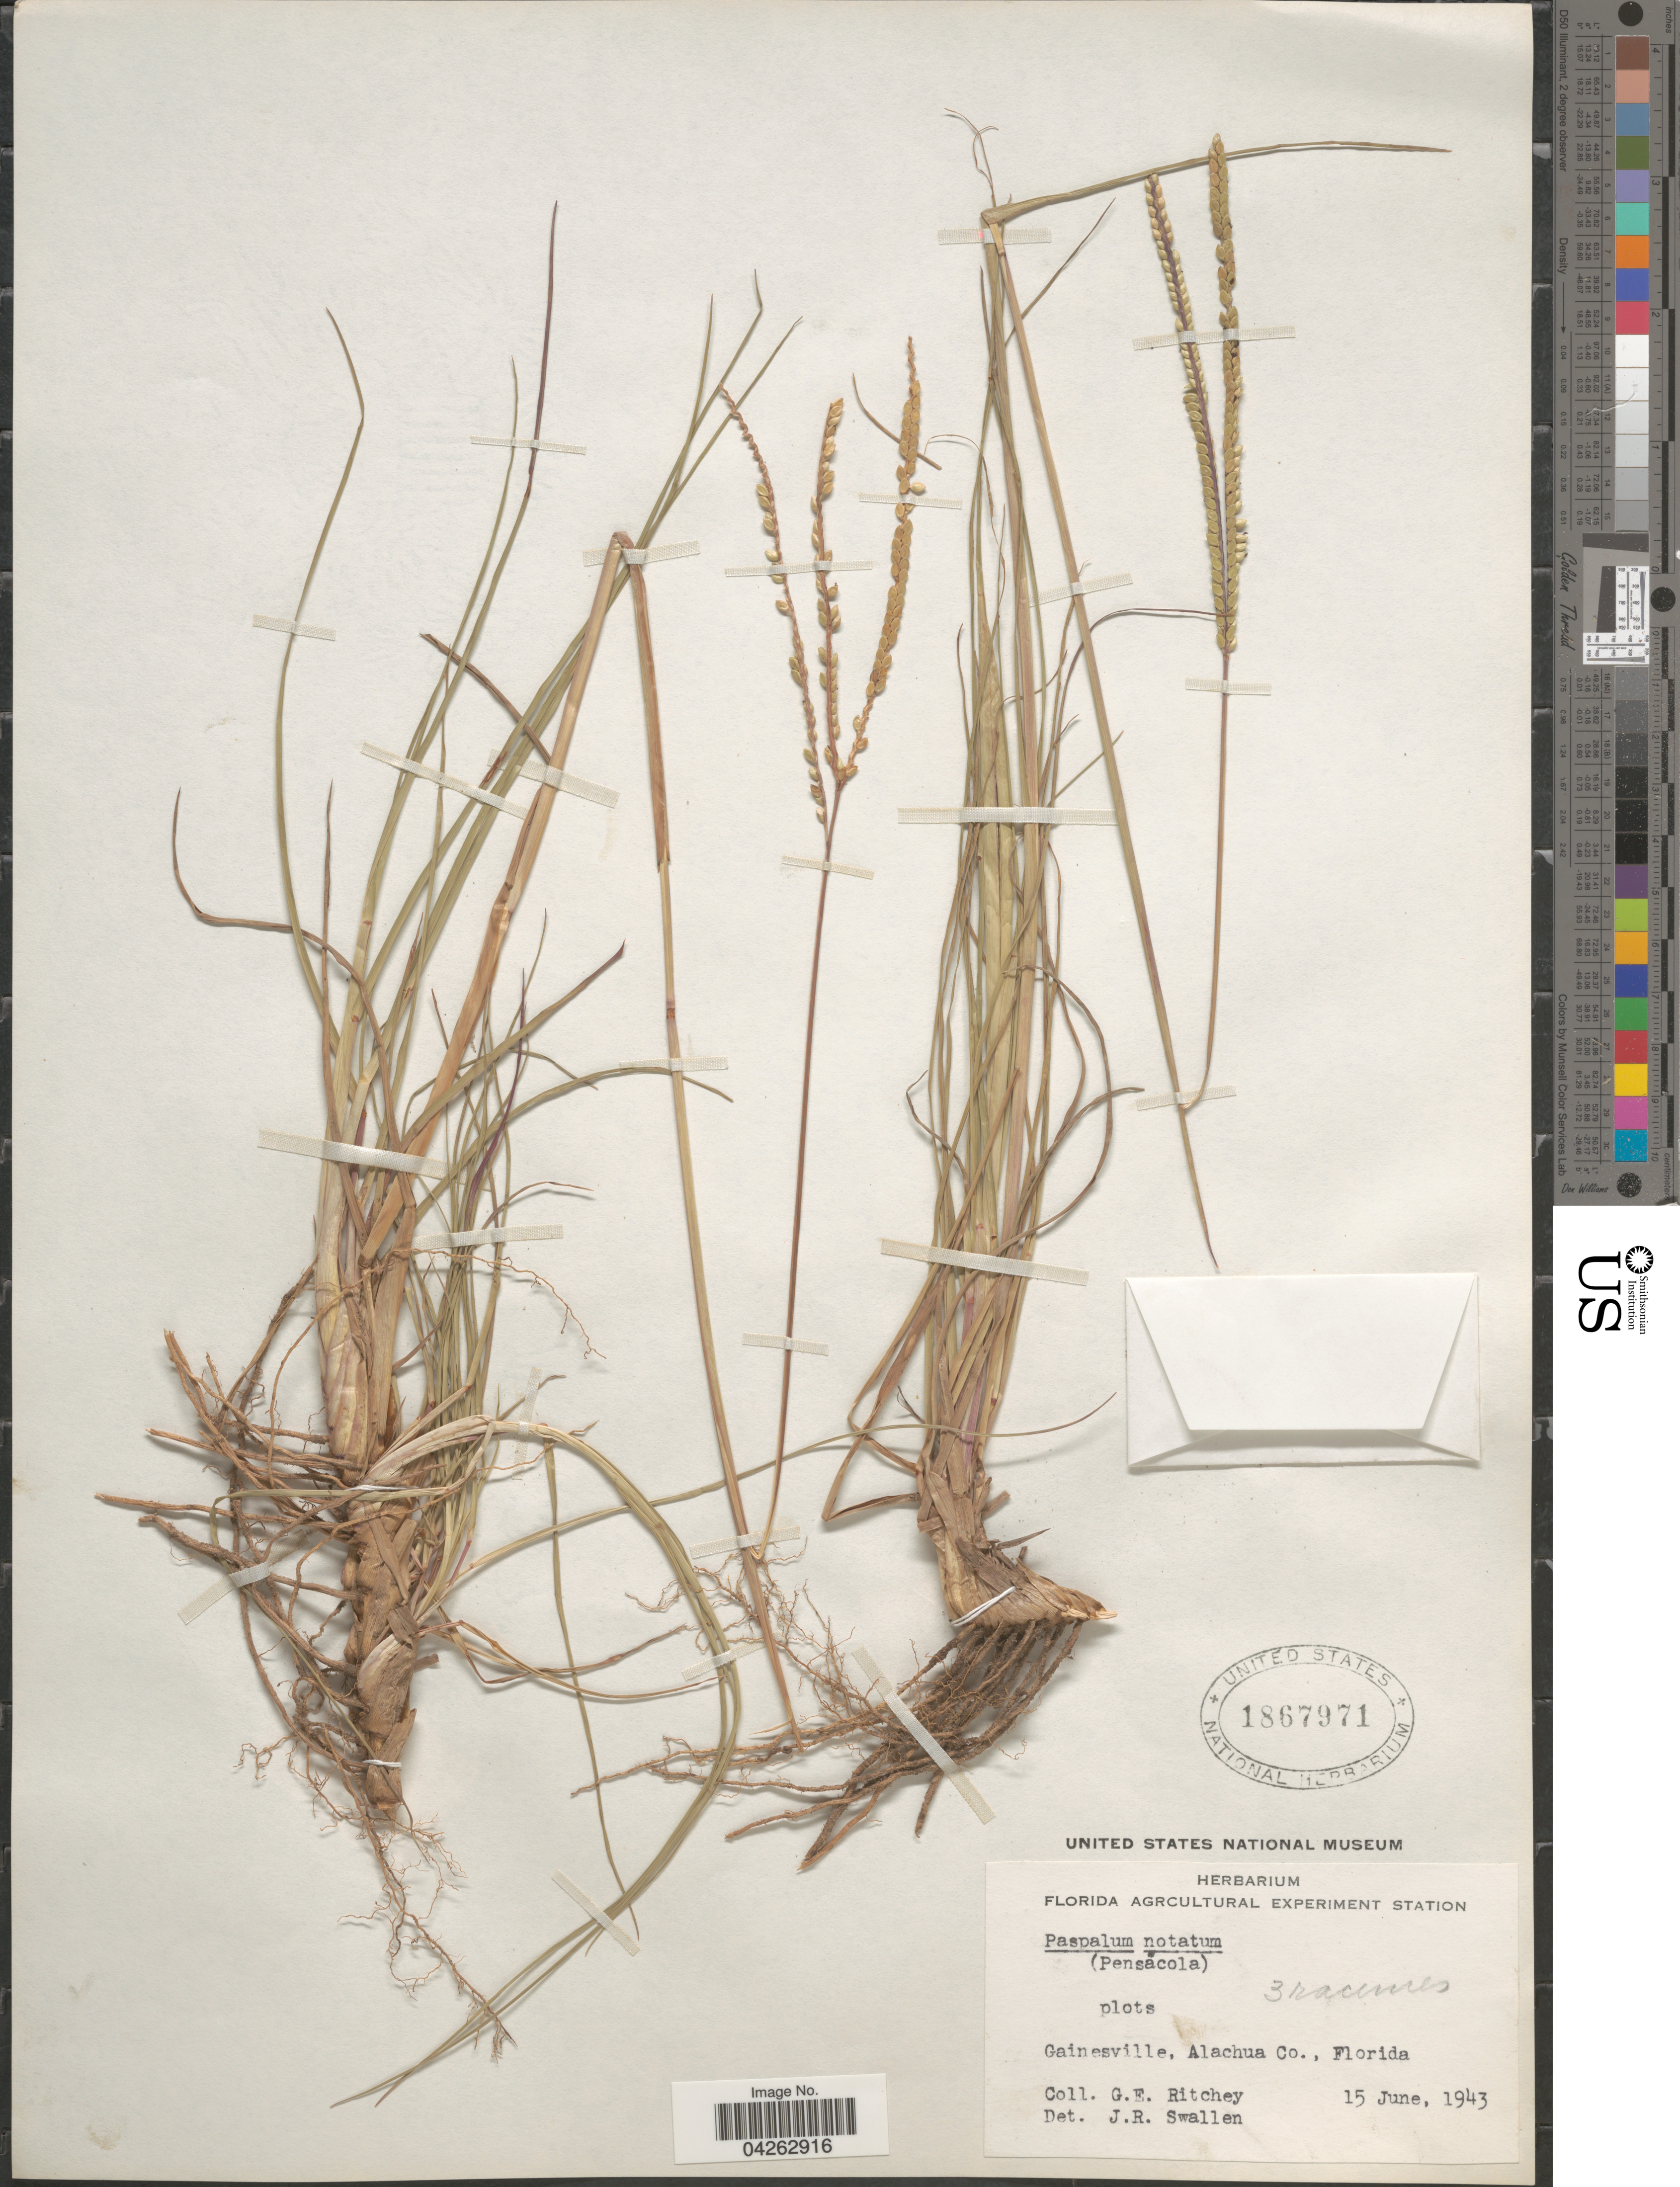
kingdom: Plantae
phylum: Tracheophyta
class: Liliopsida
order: Poales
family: Poaceae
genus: Paspalum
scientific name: Paspalum notatum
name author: Flüggé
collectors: G. Ritchey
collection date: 1943-06-15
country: United States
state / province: Florida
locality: Plots. Gainesville, Alachua Co.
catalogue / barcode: US 1867971